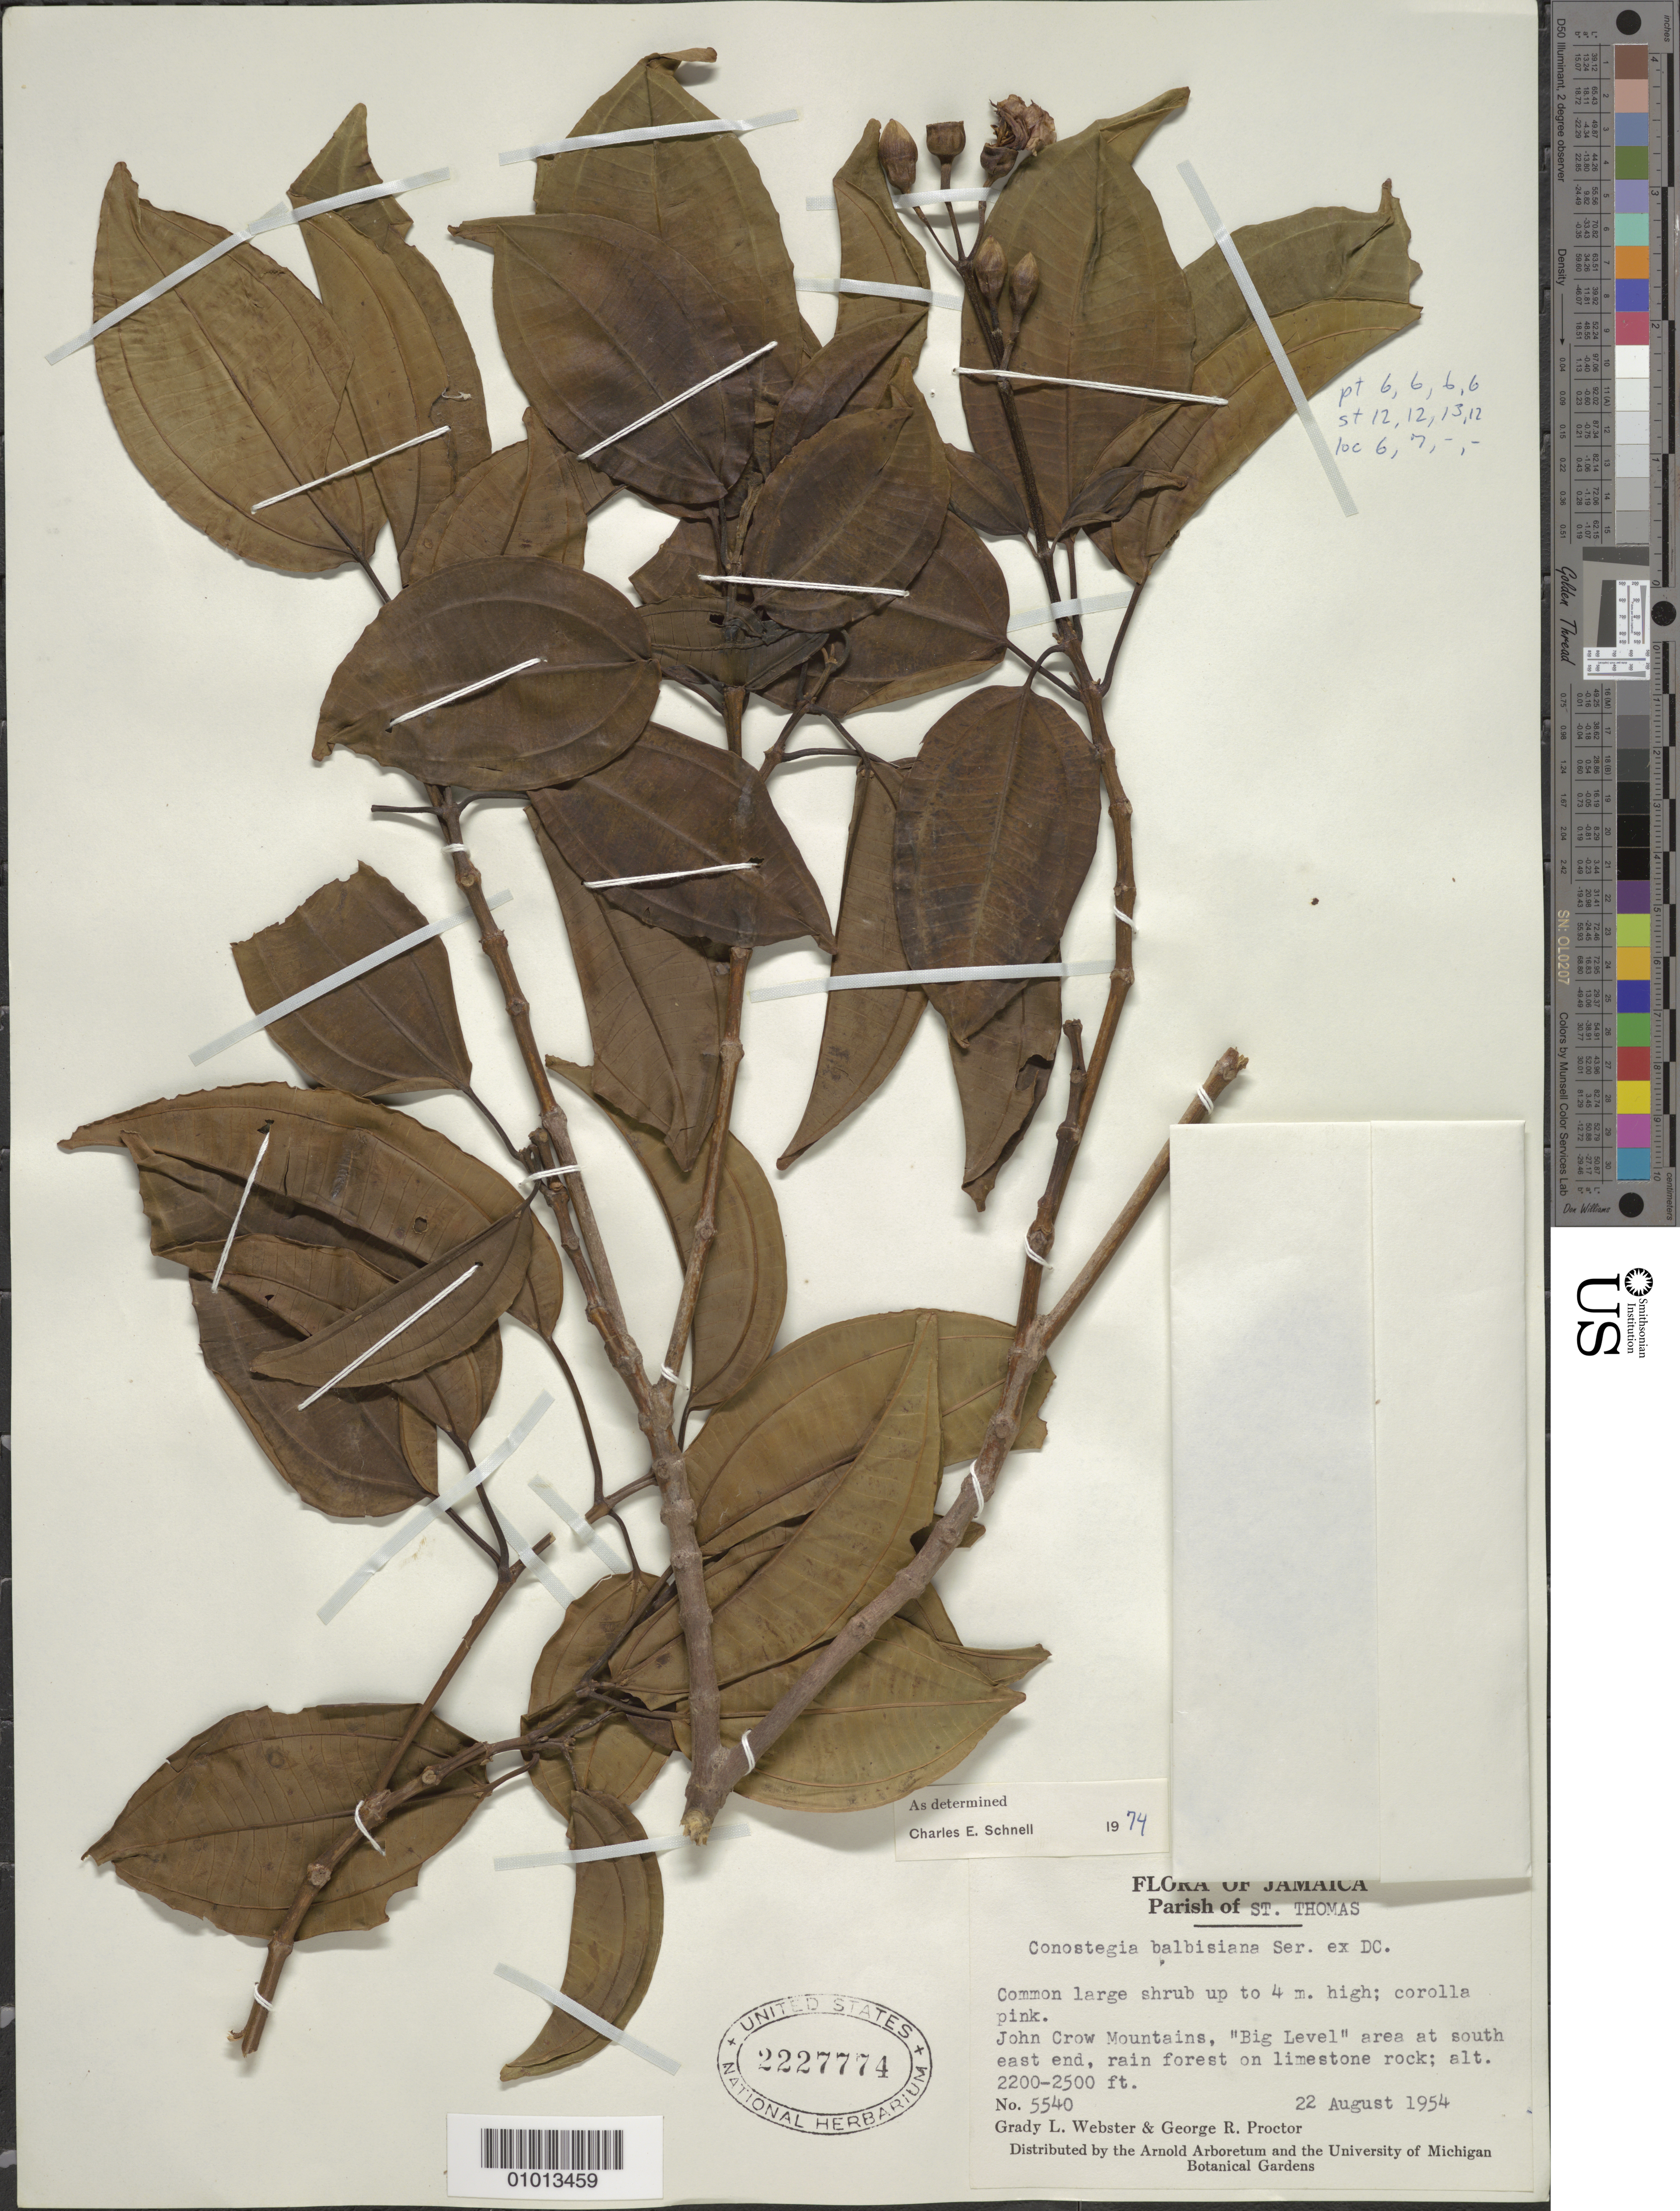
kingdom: Plantae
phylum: Tracheophyta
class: Magnoliopsida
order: Myrtales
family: Melastomataceae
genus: Conostegia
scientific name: Conostegia balbisiana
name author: Ser. ex DC.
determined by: Schnell, C. E.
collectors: G. L. Webster & G. R. Proctor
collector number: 5540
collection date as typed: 22 Aug 1954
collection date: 1954-08-22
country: Jamaica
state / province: Saint Thomas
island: Jamaica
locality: John Crow Mountains, "Big Level" area at southeast end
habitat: Rainforest on limestone rock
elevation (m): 671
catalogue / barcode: US 2227774